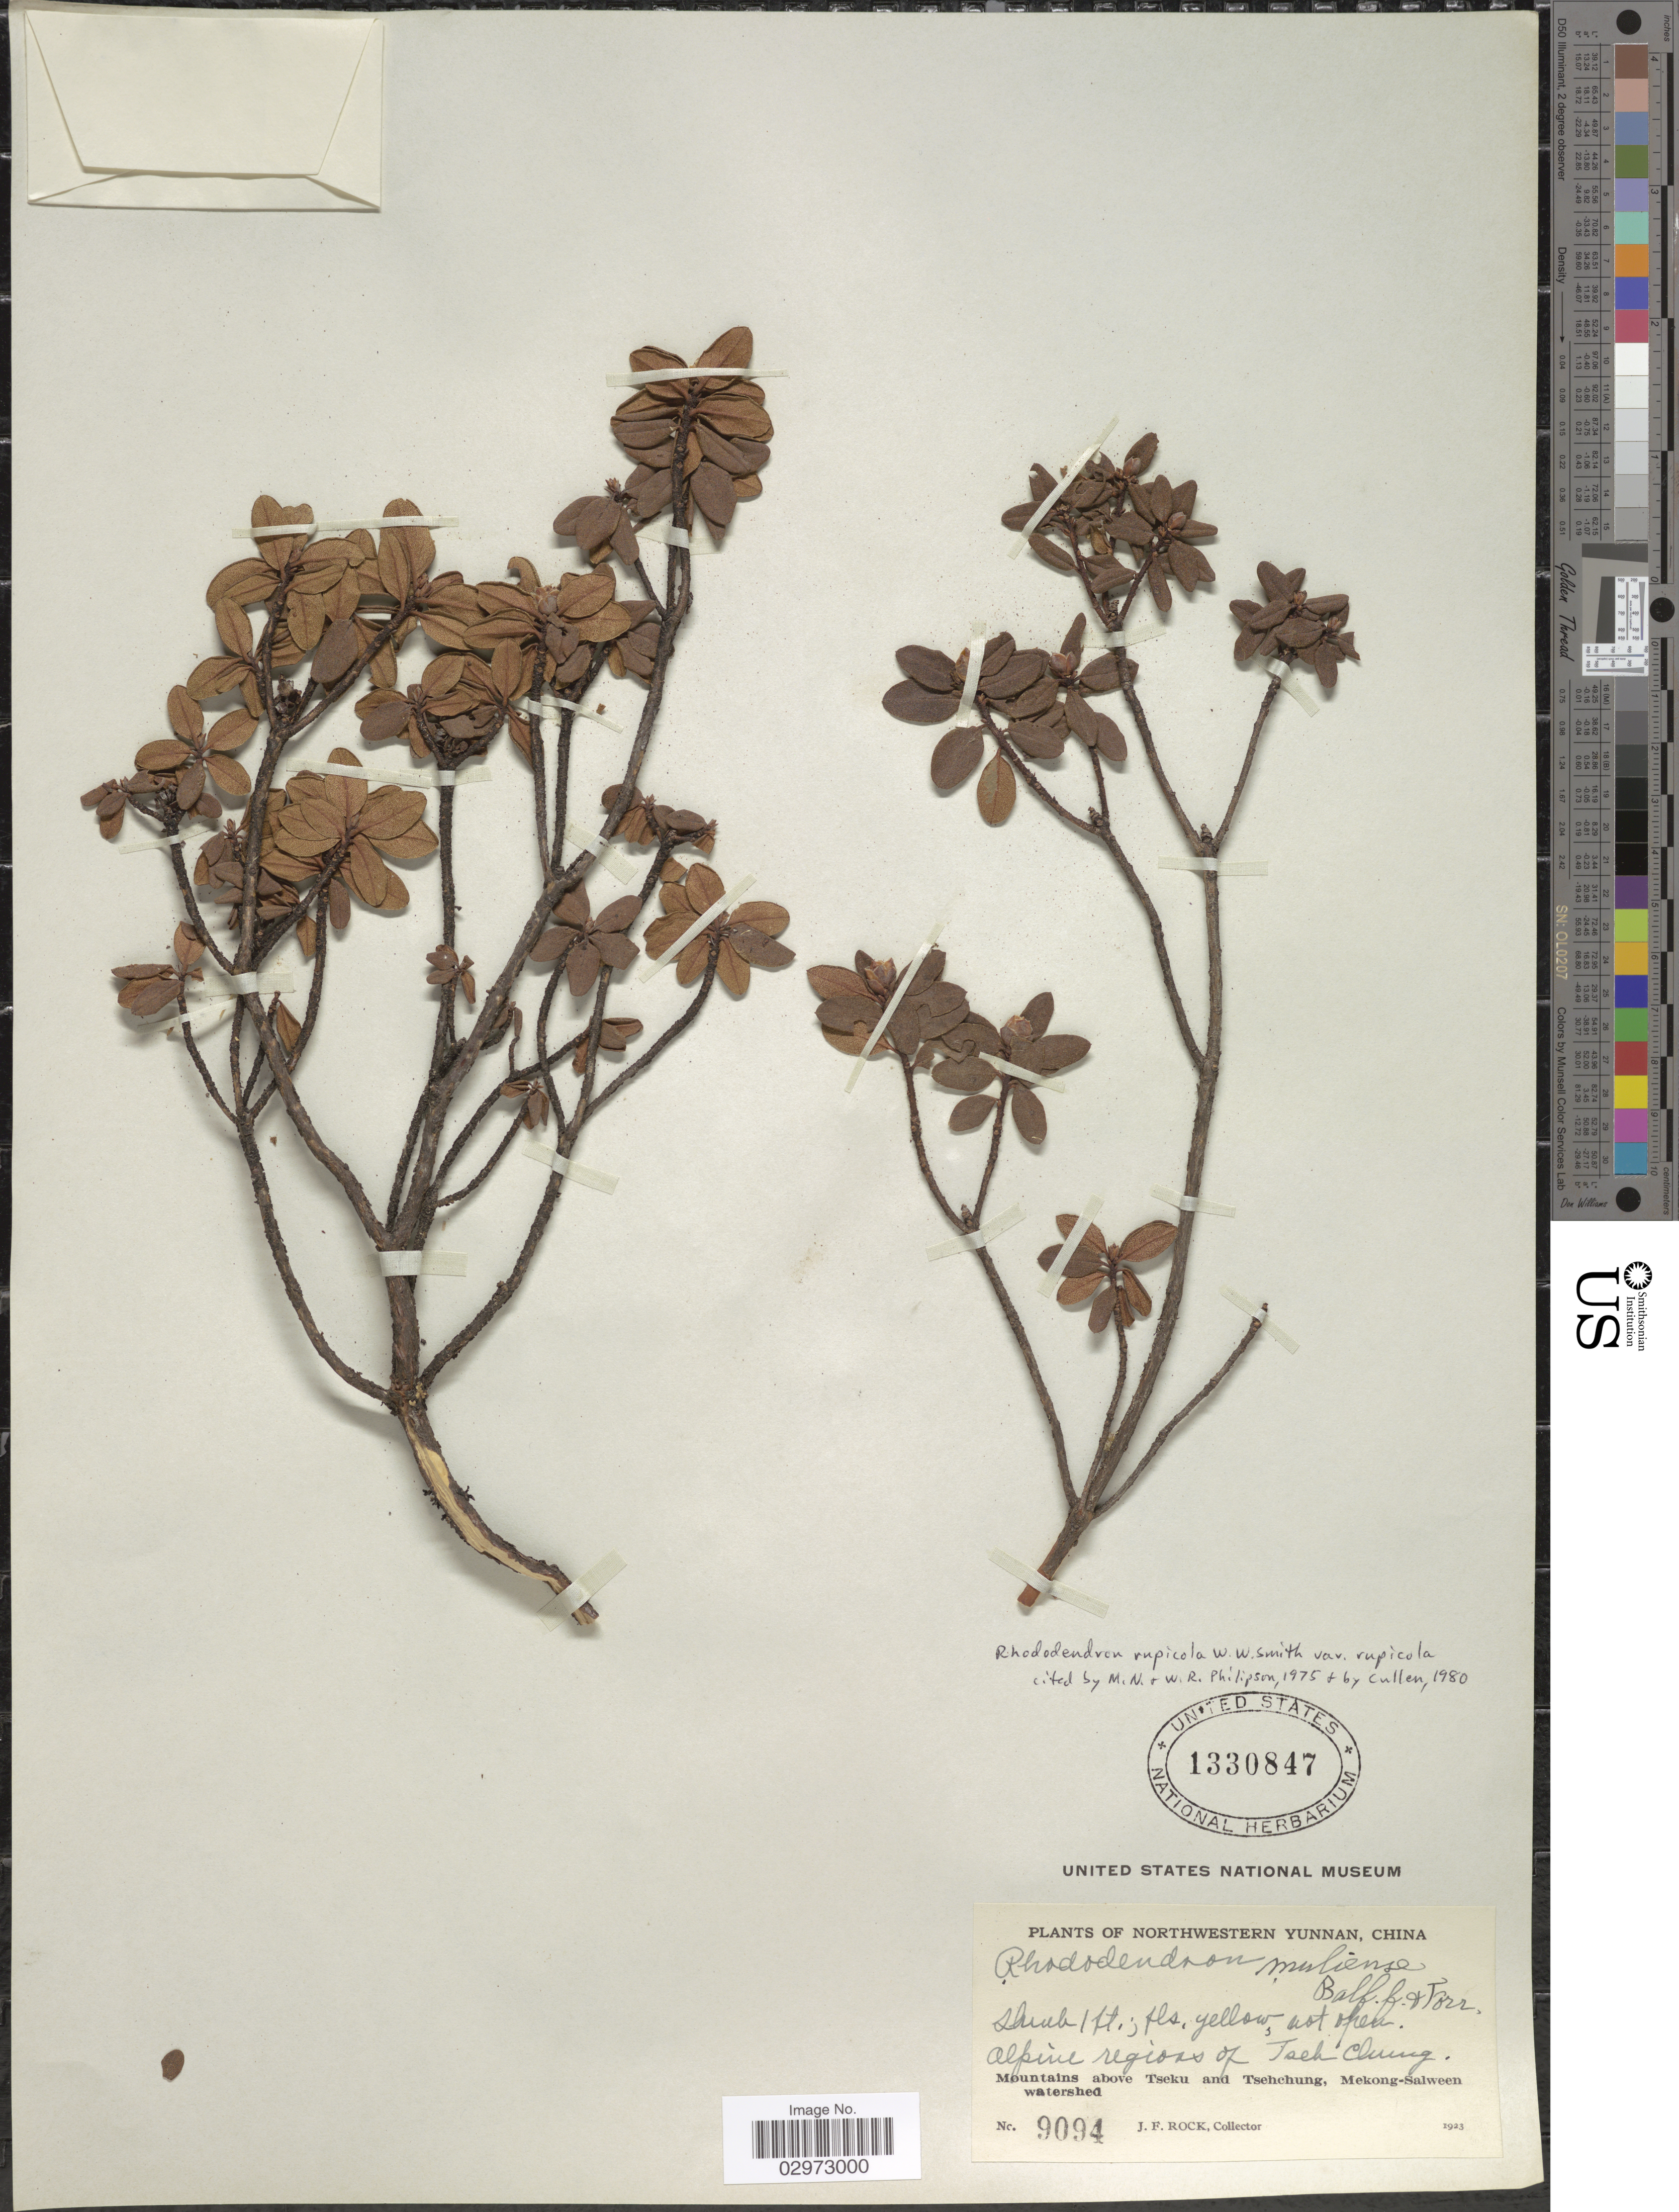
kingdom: Plantae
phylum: Tracheophyta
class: Magnoliopsida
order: Ericales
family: Ericaceae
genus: Rhododendron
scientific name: Rhododendron rupicola var. rupicola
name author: W.W. Sm.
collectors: J. Rock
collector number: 9094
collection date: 1923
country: China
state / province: Yunnan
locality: Northwestern Yunnan, Alpine regions of Tseh Chung, Mountains above Tseku and Tsehchung, Mekong-Salween watershed.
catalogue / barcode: US 1330847